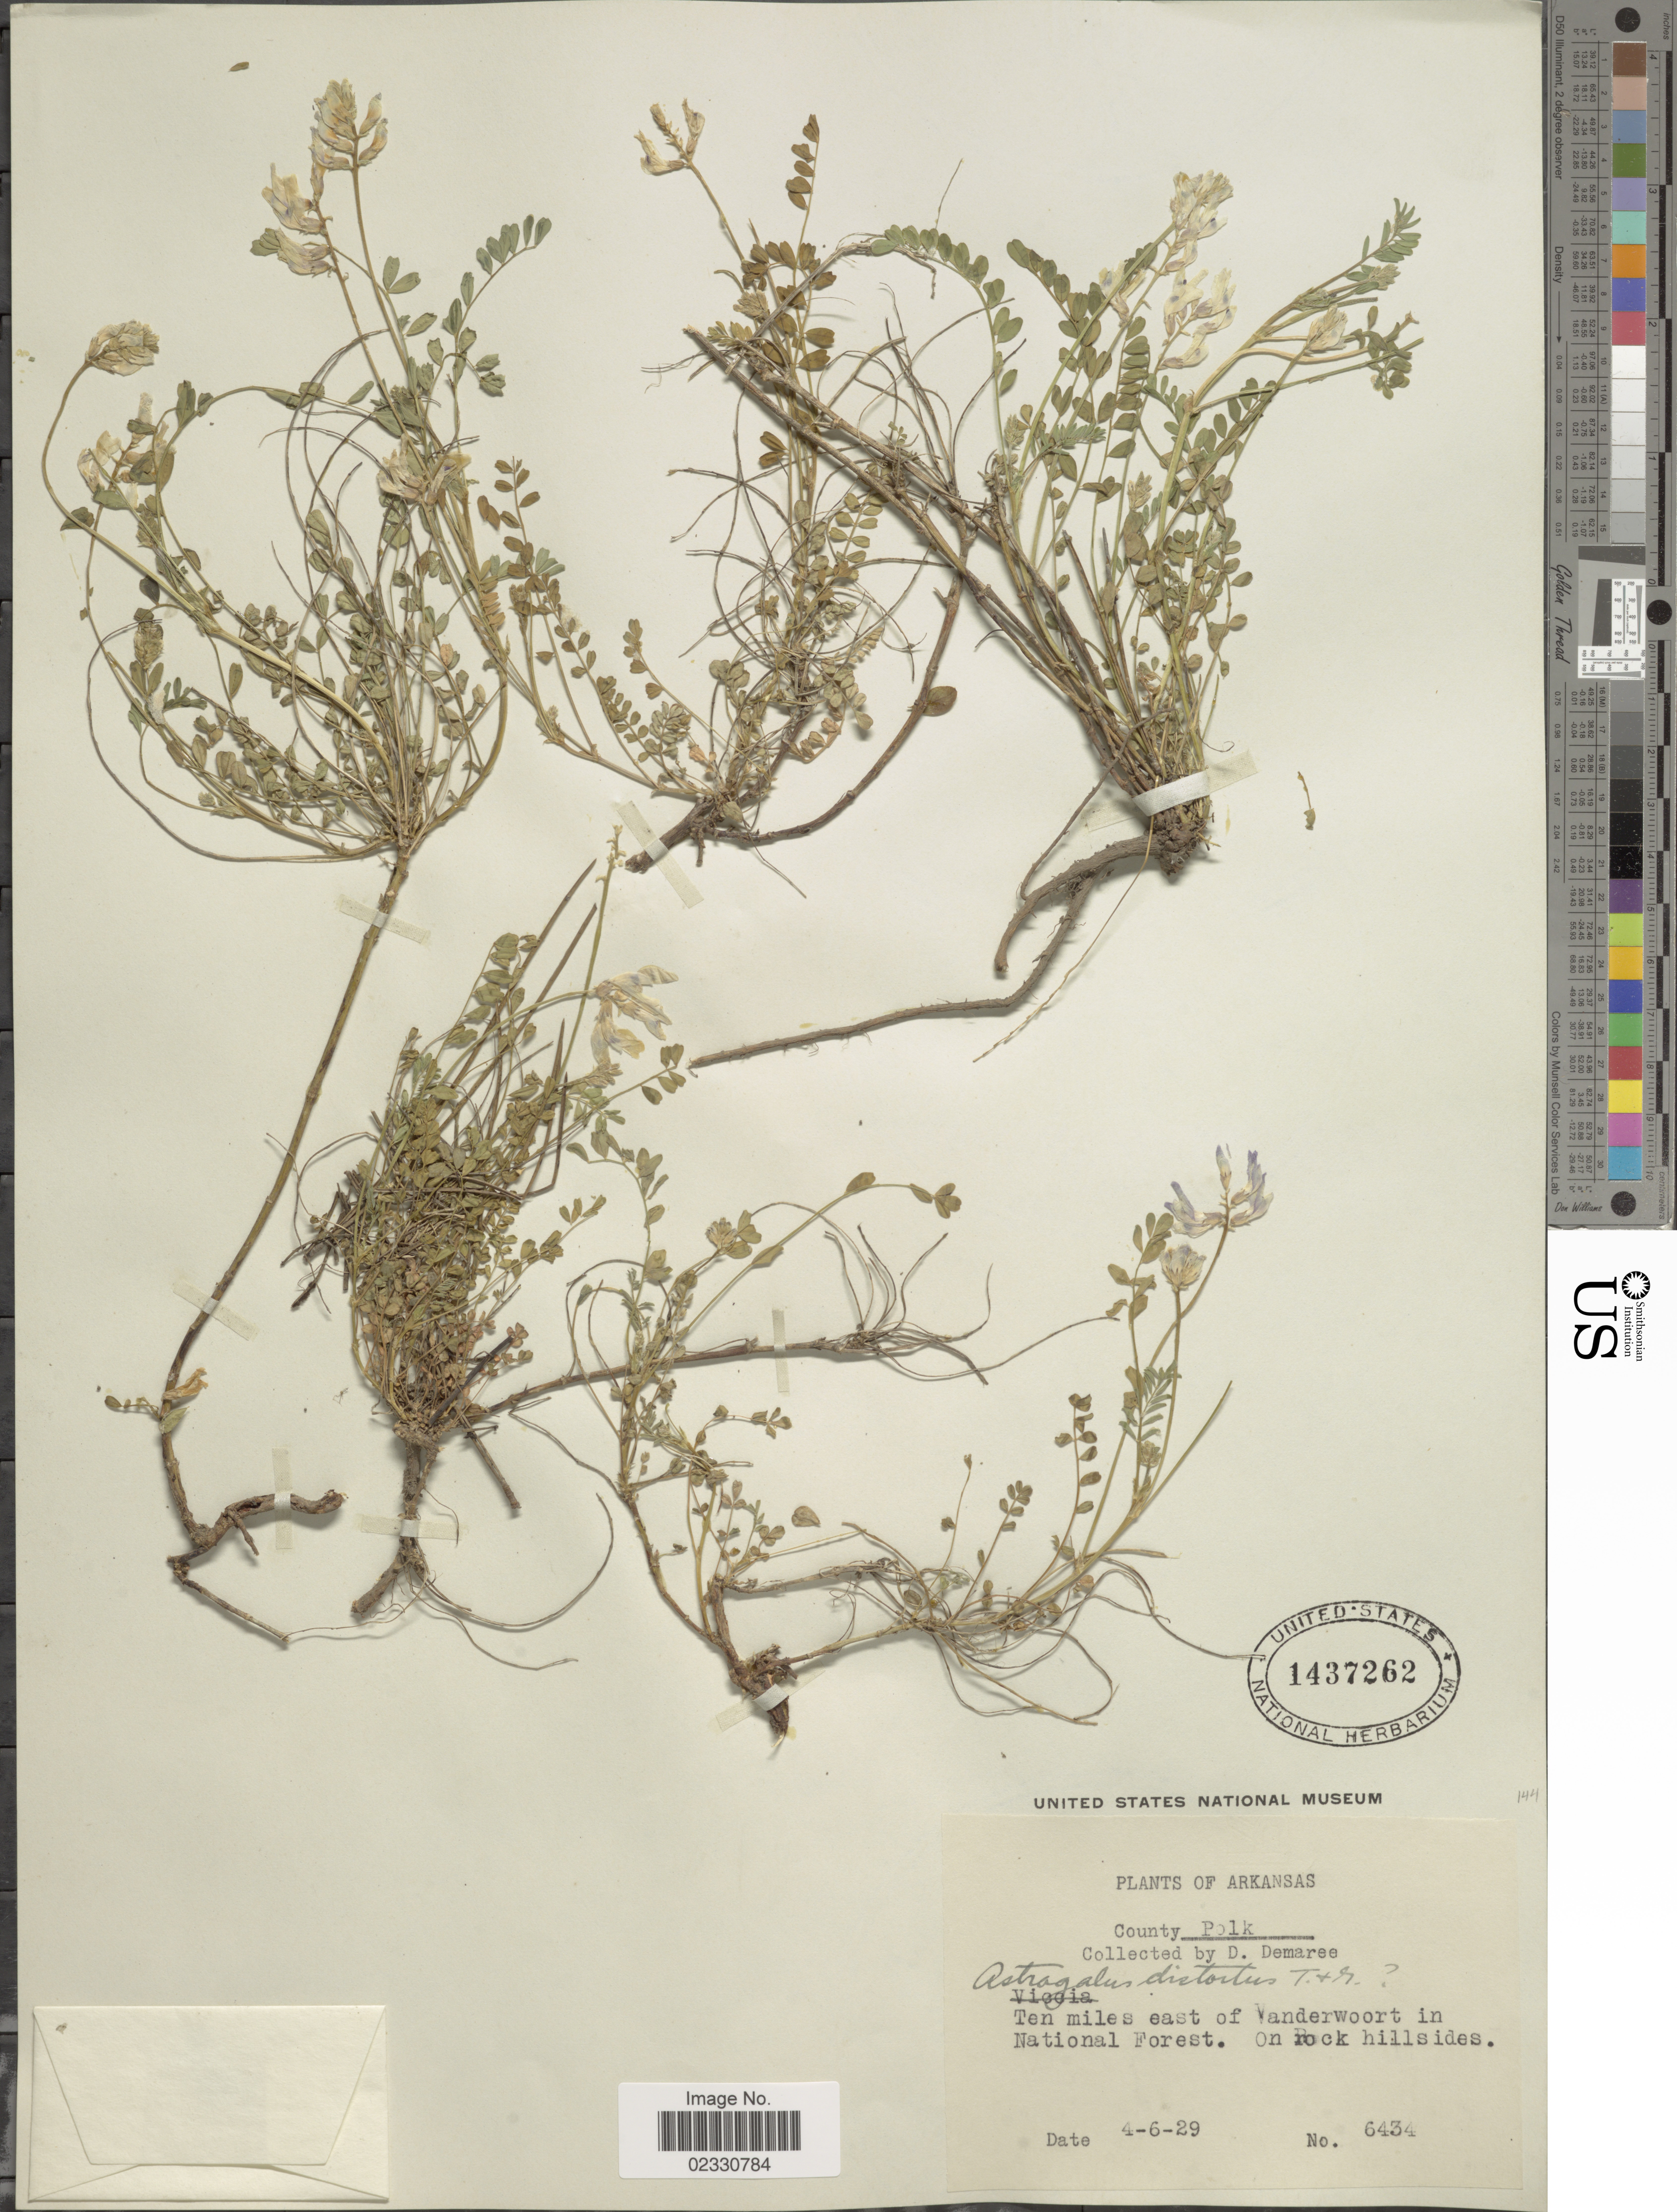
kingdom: Plantae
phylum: Tracheophyta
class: Magnoliopsida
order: Fabales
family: Fabaceae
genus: Astragalus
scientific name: Astragalus distortus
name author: Torr. & A. Gray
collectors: D. Demaree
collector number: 6434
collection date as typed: Transcribed d/m/y: 6/4/29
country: United States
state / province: Arkansas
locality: County Polk, ten miles east of vanderwoort in National Forest, on rock hillsides.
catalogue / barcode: US 1437262